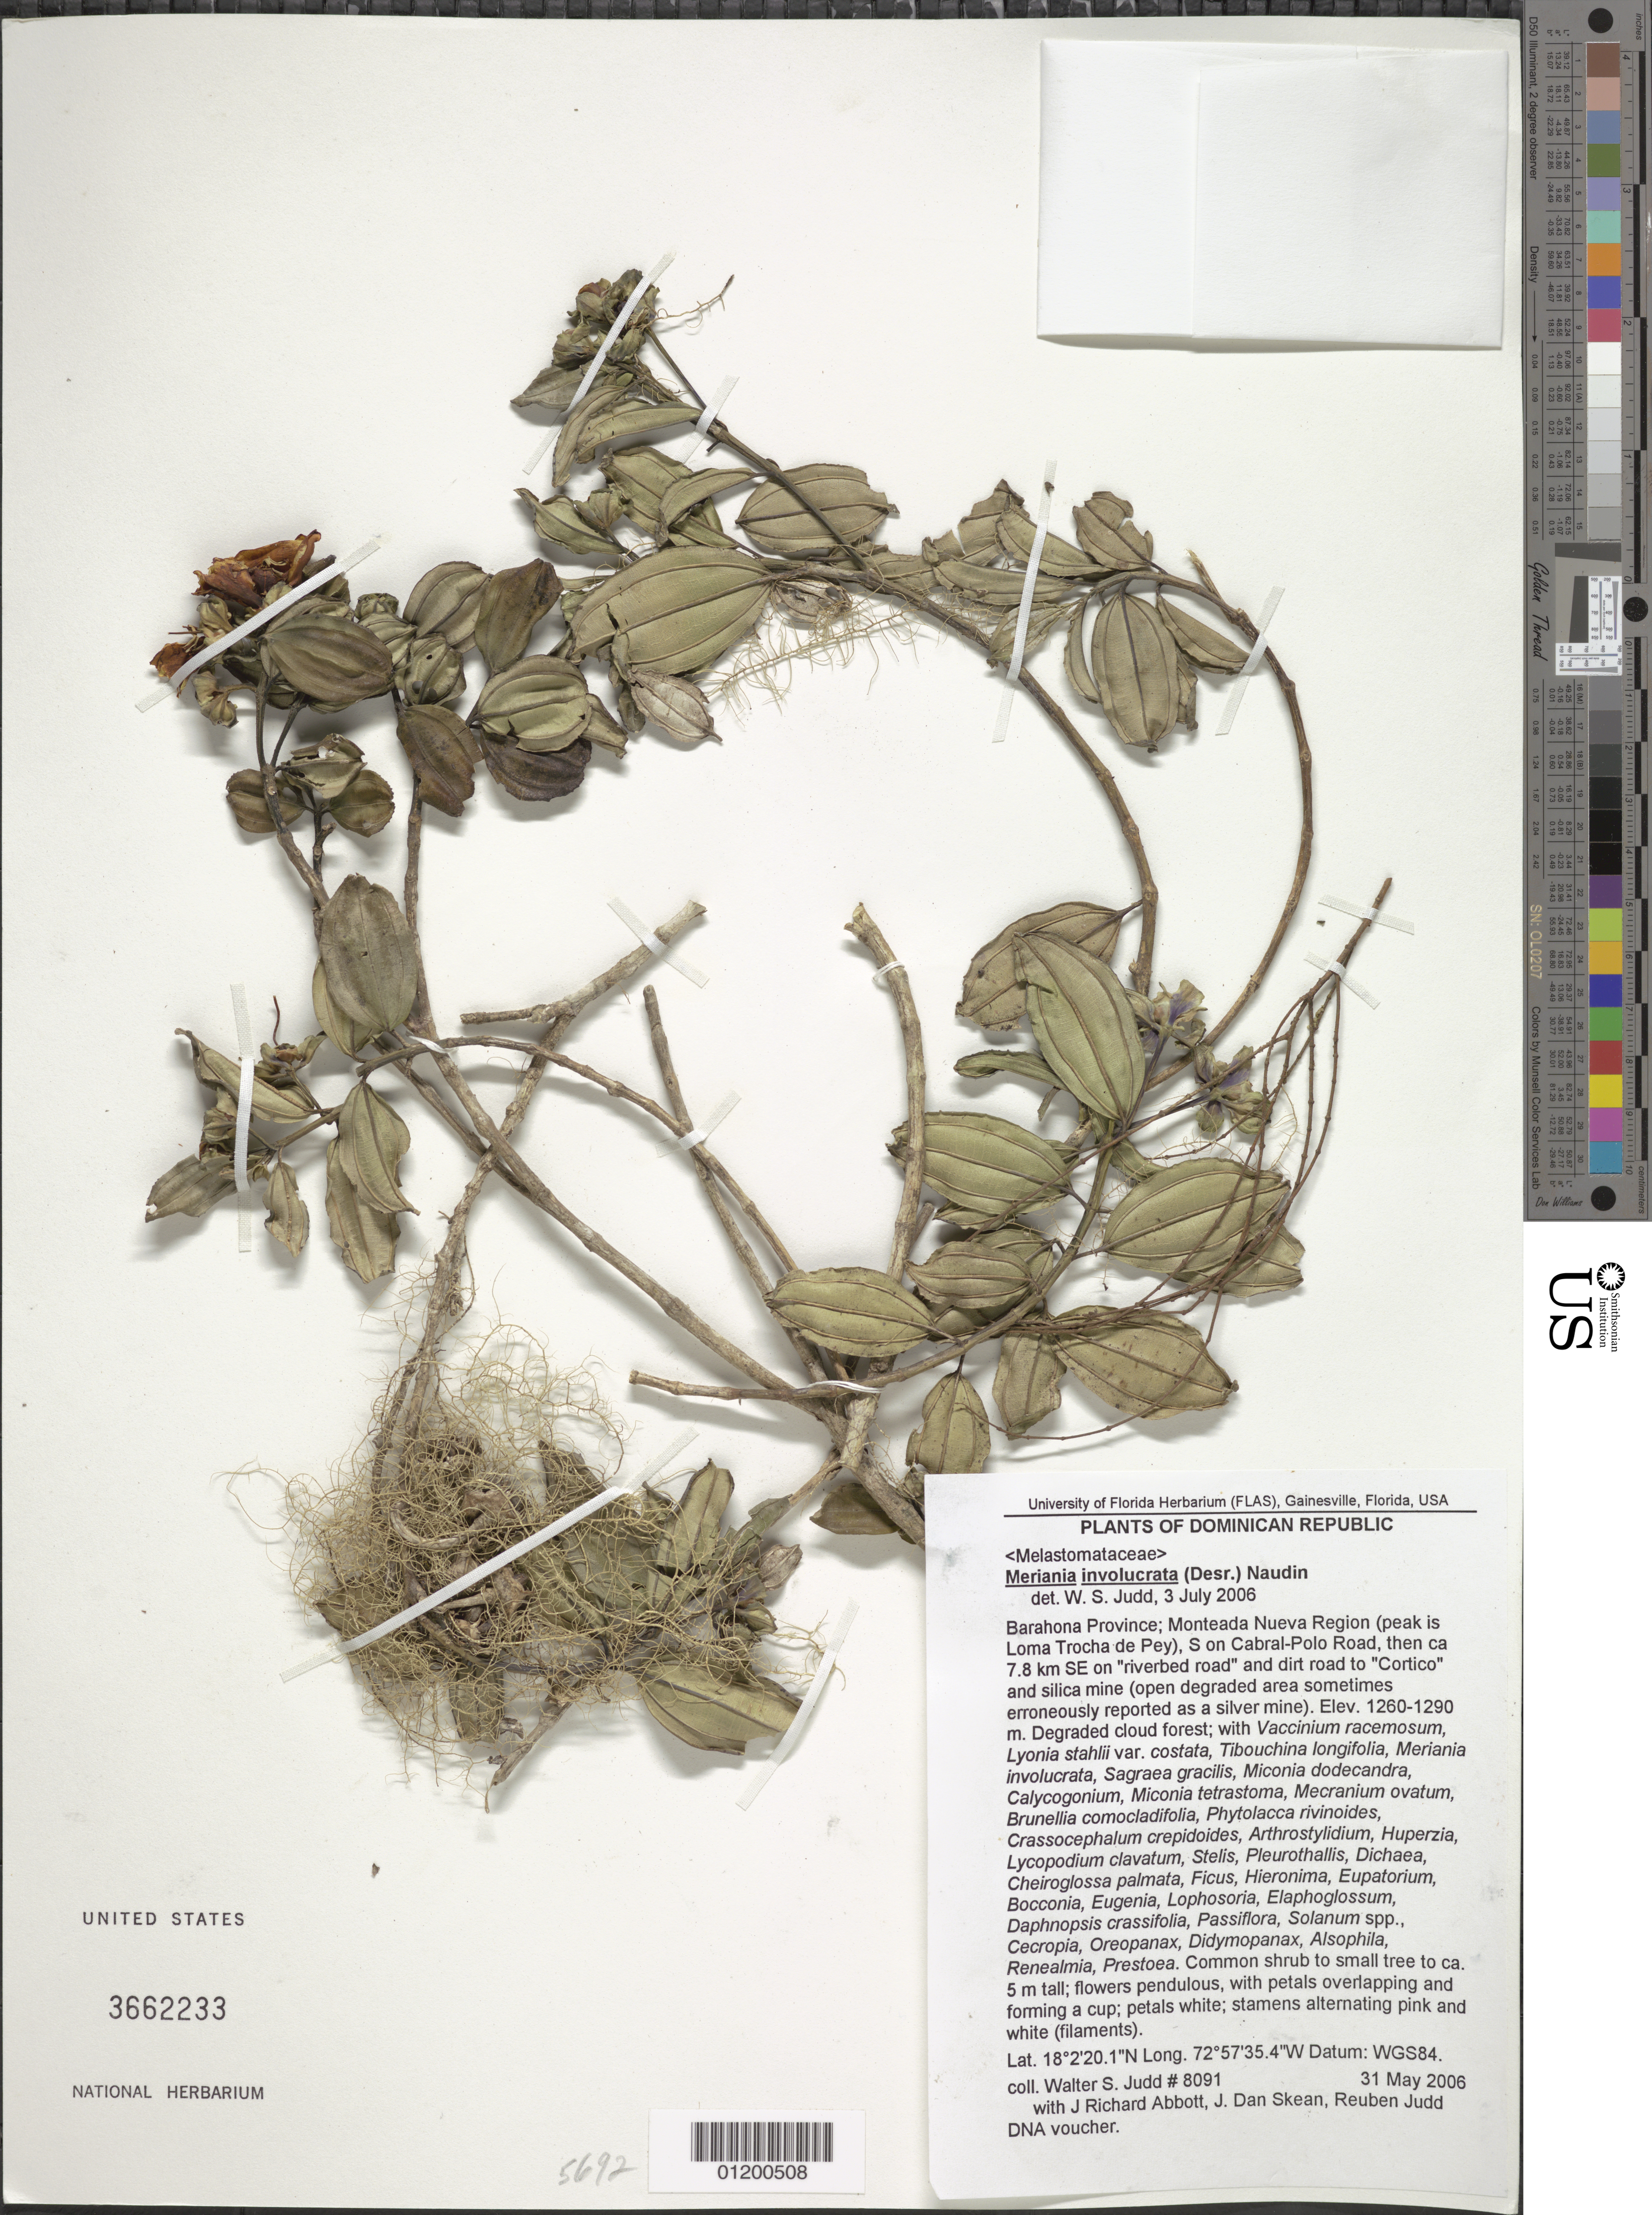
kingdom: Plantae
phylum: Tracheophyta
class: Magnoliopsida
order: Myrtales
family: Melastomataceae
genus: Meriania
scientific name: Meriania involucrata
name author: (Desr.) Naudin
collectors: W. Judd, J. R. Abbott, D. Skean & R. Judd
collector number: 8091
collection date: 2006-05-31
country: Dominican Republic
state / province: Barahona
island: Hispaniola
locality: Monteada Nueva Region (peak is Loma Trocha de Pey), S on Cabral-Polo Road, then ca 7.8 km SE on "riverbed road" and dirt road to "Cortico" and silica mine. DNA voucher.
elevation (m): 1260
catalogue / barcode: US 3662233